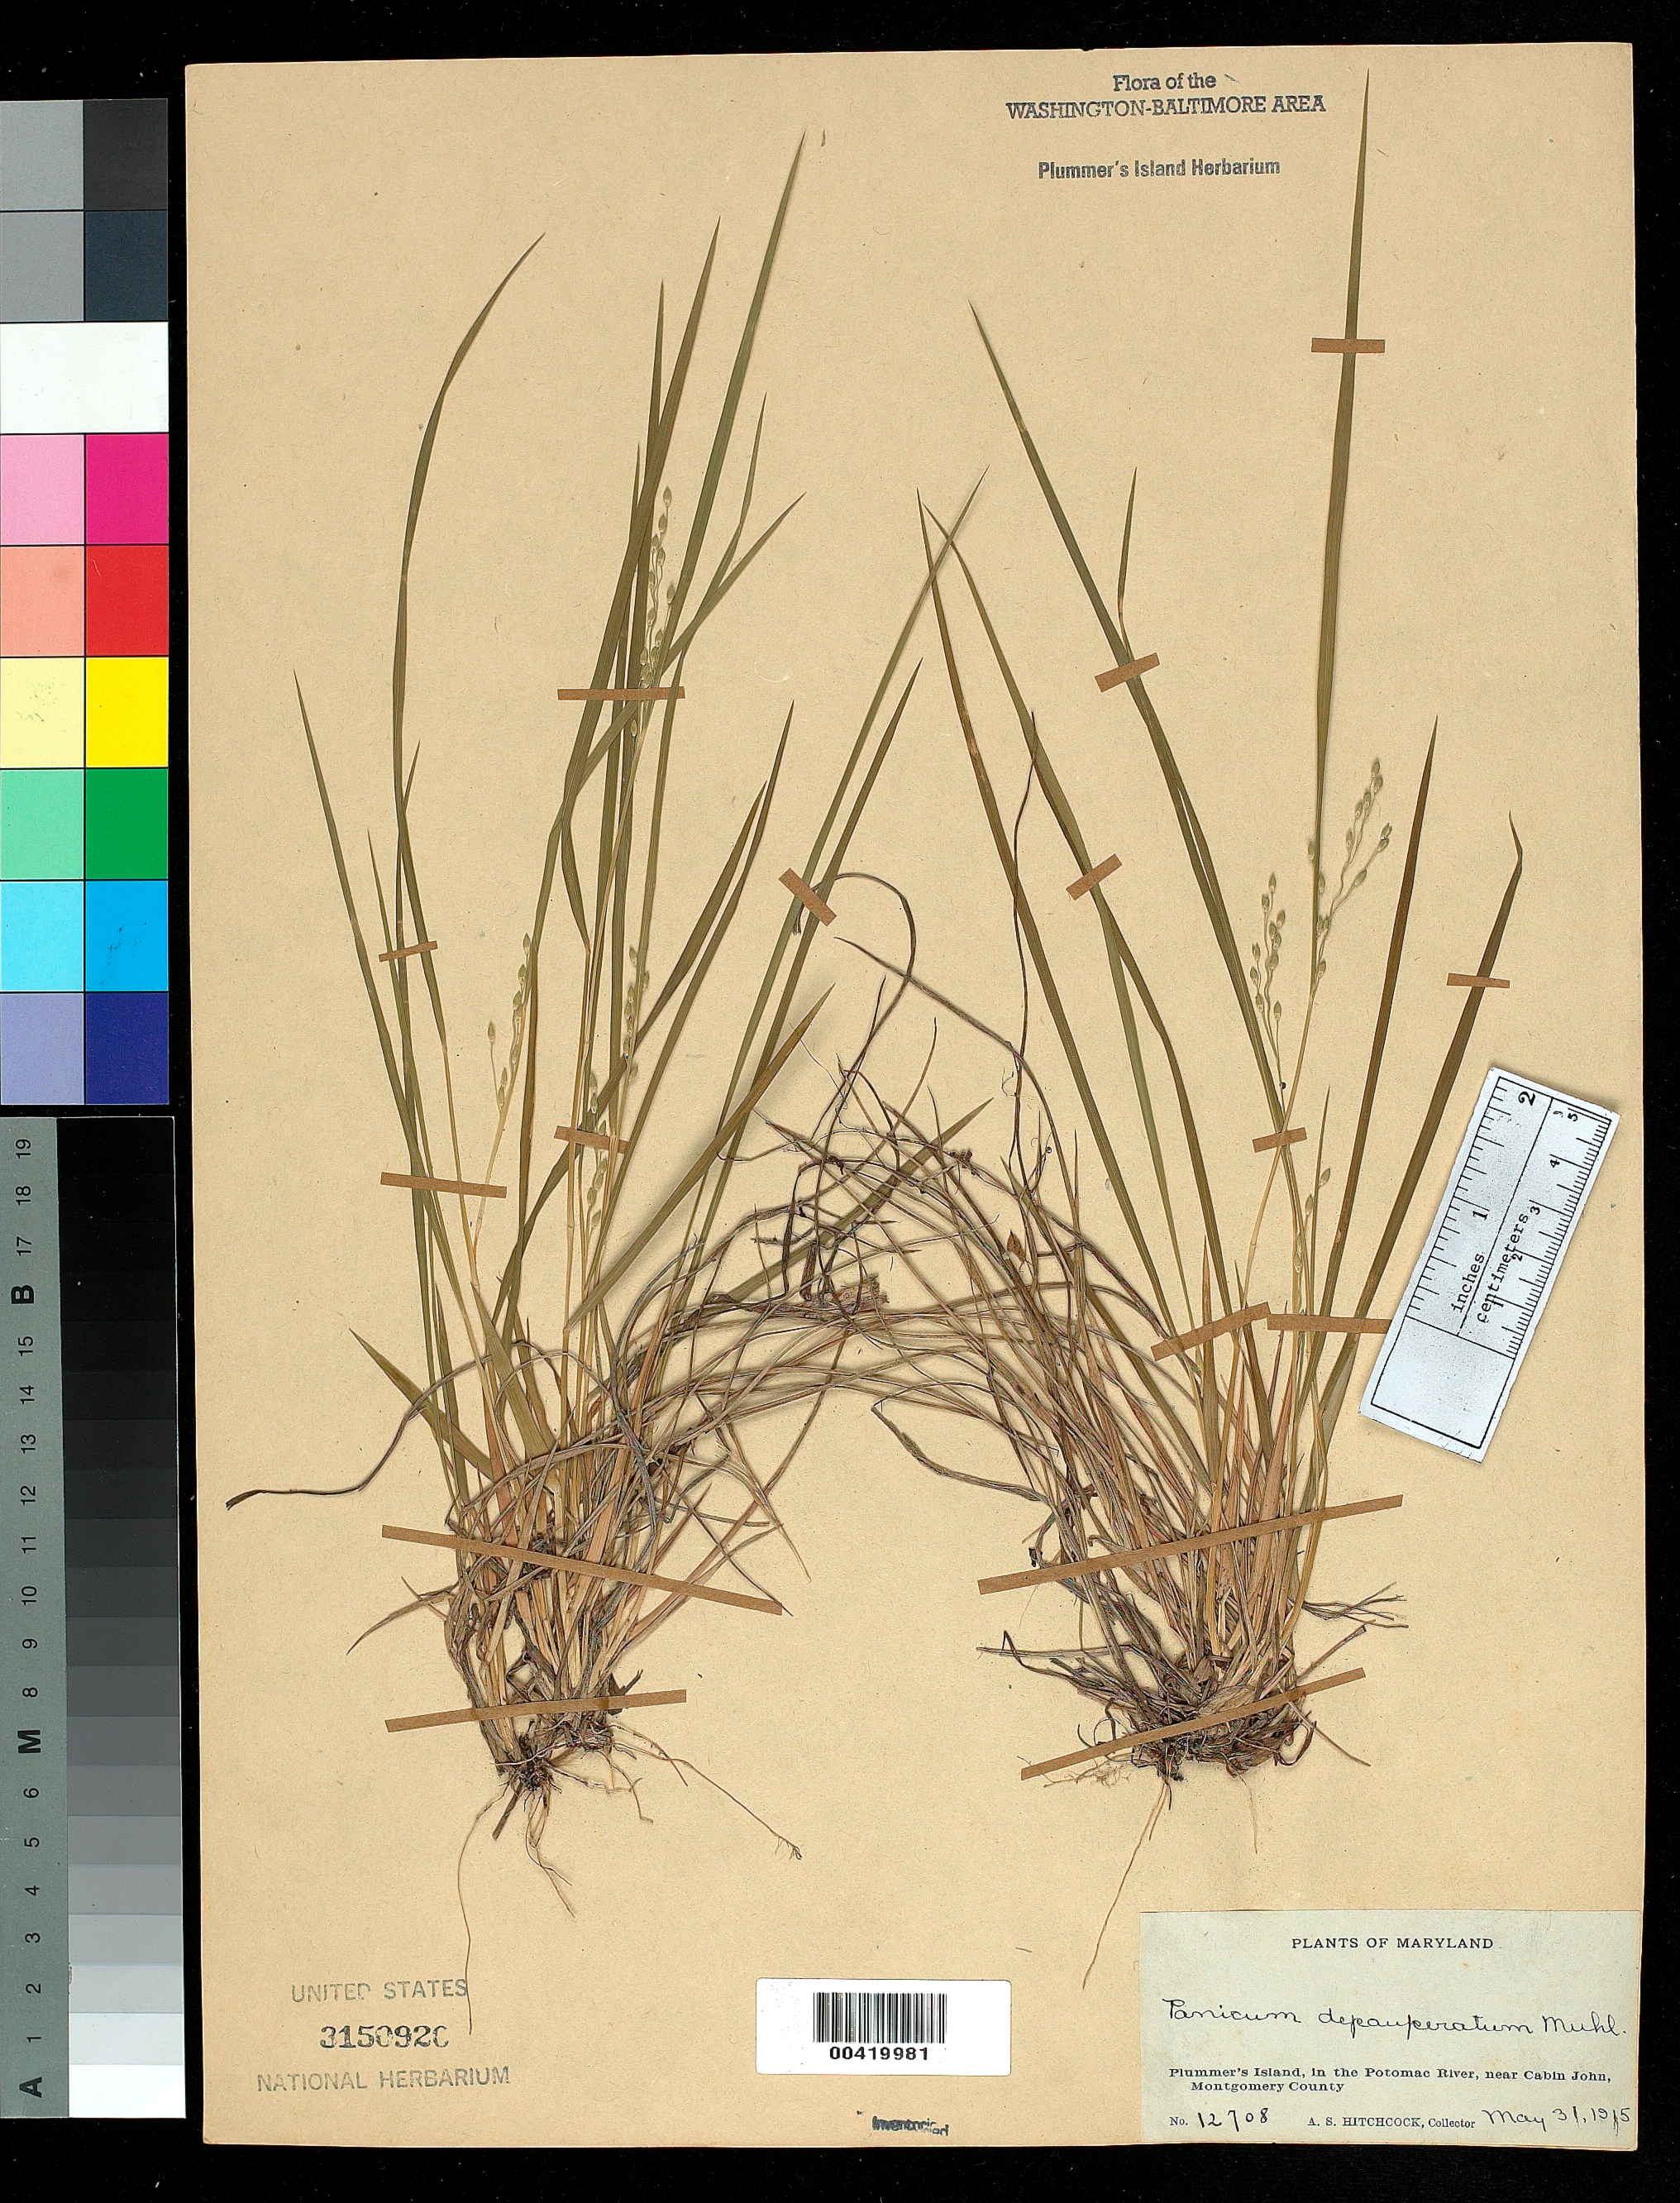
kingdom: Plantae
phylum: Tracheophyta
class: Liliopsida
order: Poales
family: Poaceae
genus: Dichanthelium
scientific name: Dichanthelium depauperatum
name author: (Muhl.) Gould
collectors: A. S. Hitchcock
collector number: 12708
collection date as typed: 31 May 1915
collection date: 1915-05-31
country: United States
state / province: Maryland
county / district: Montgomery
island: Plummers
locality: Plummer's Island C. & O. Canal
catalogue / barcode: US 3150920